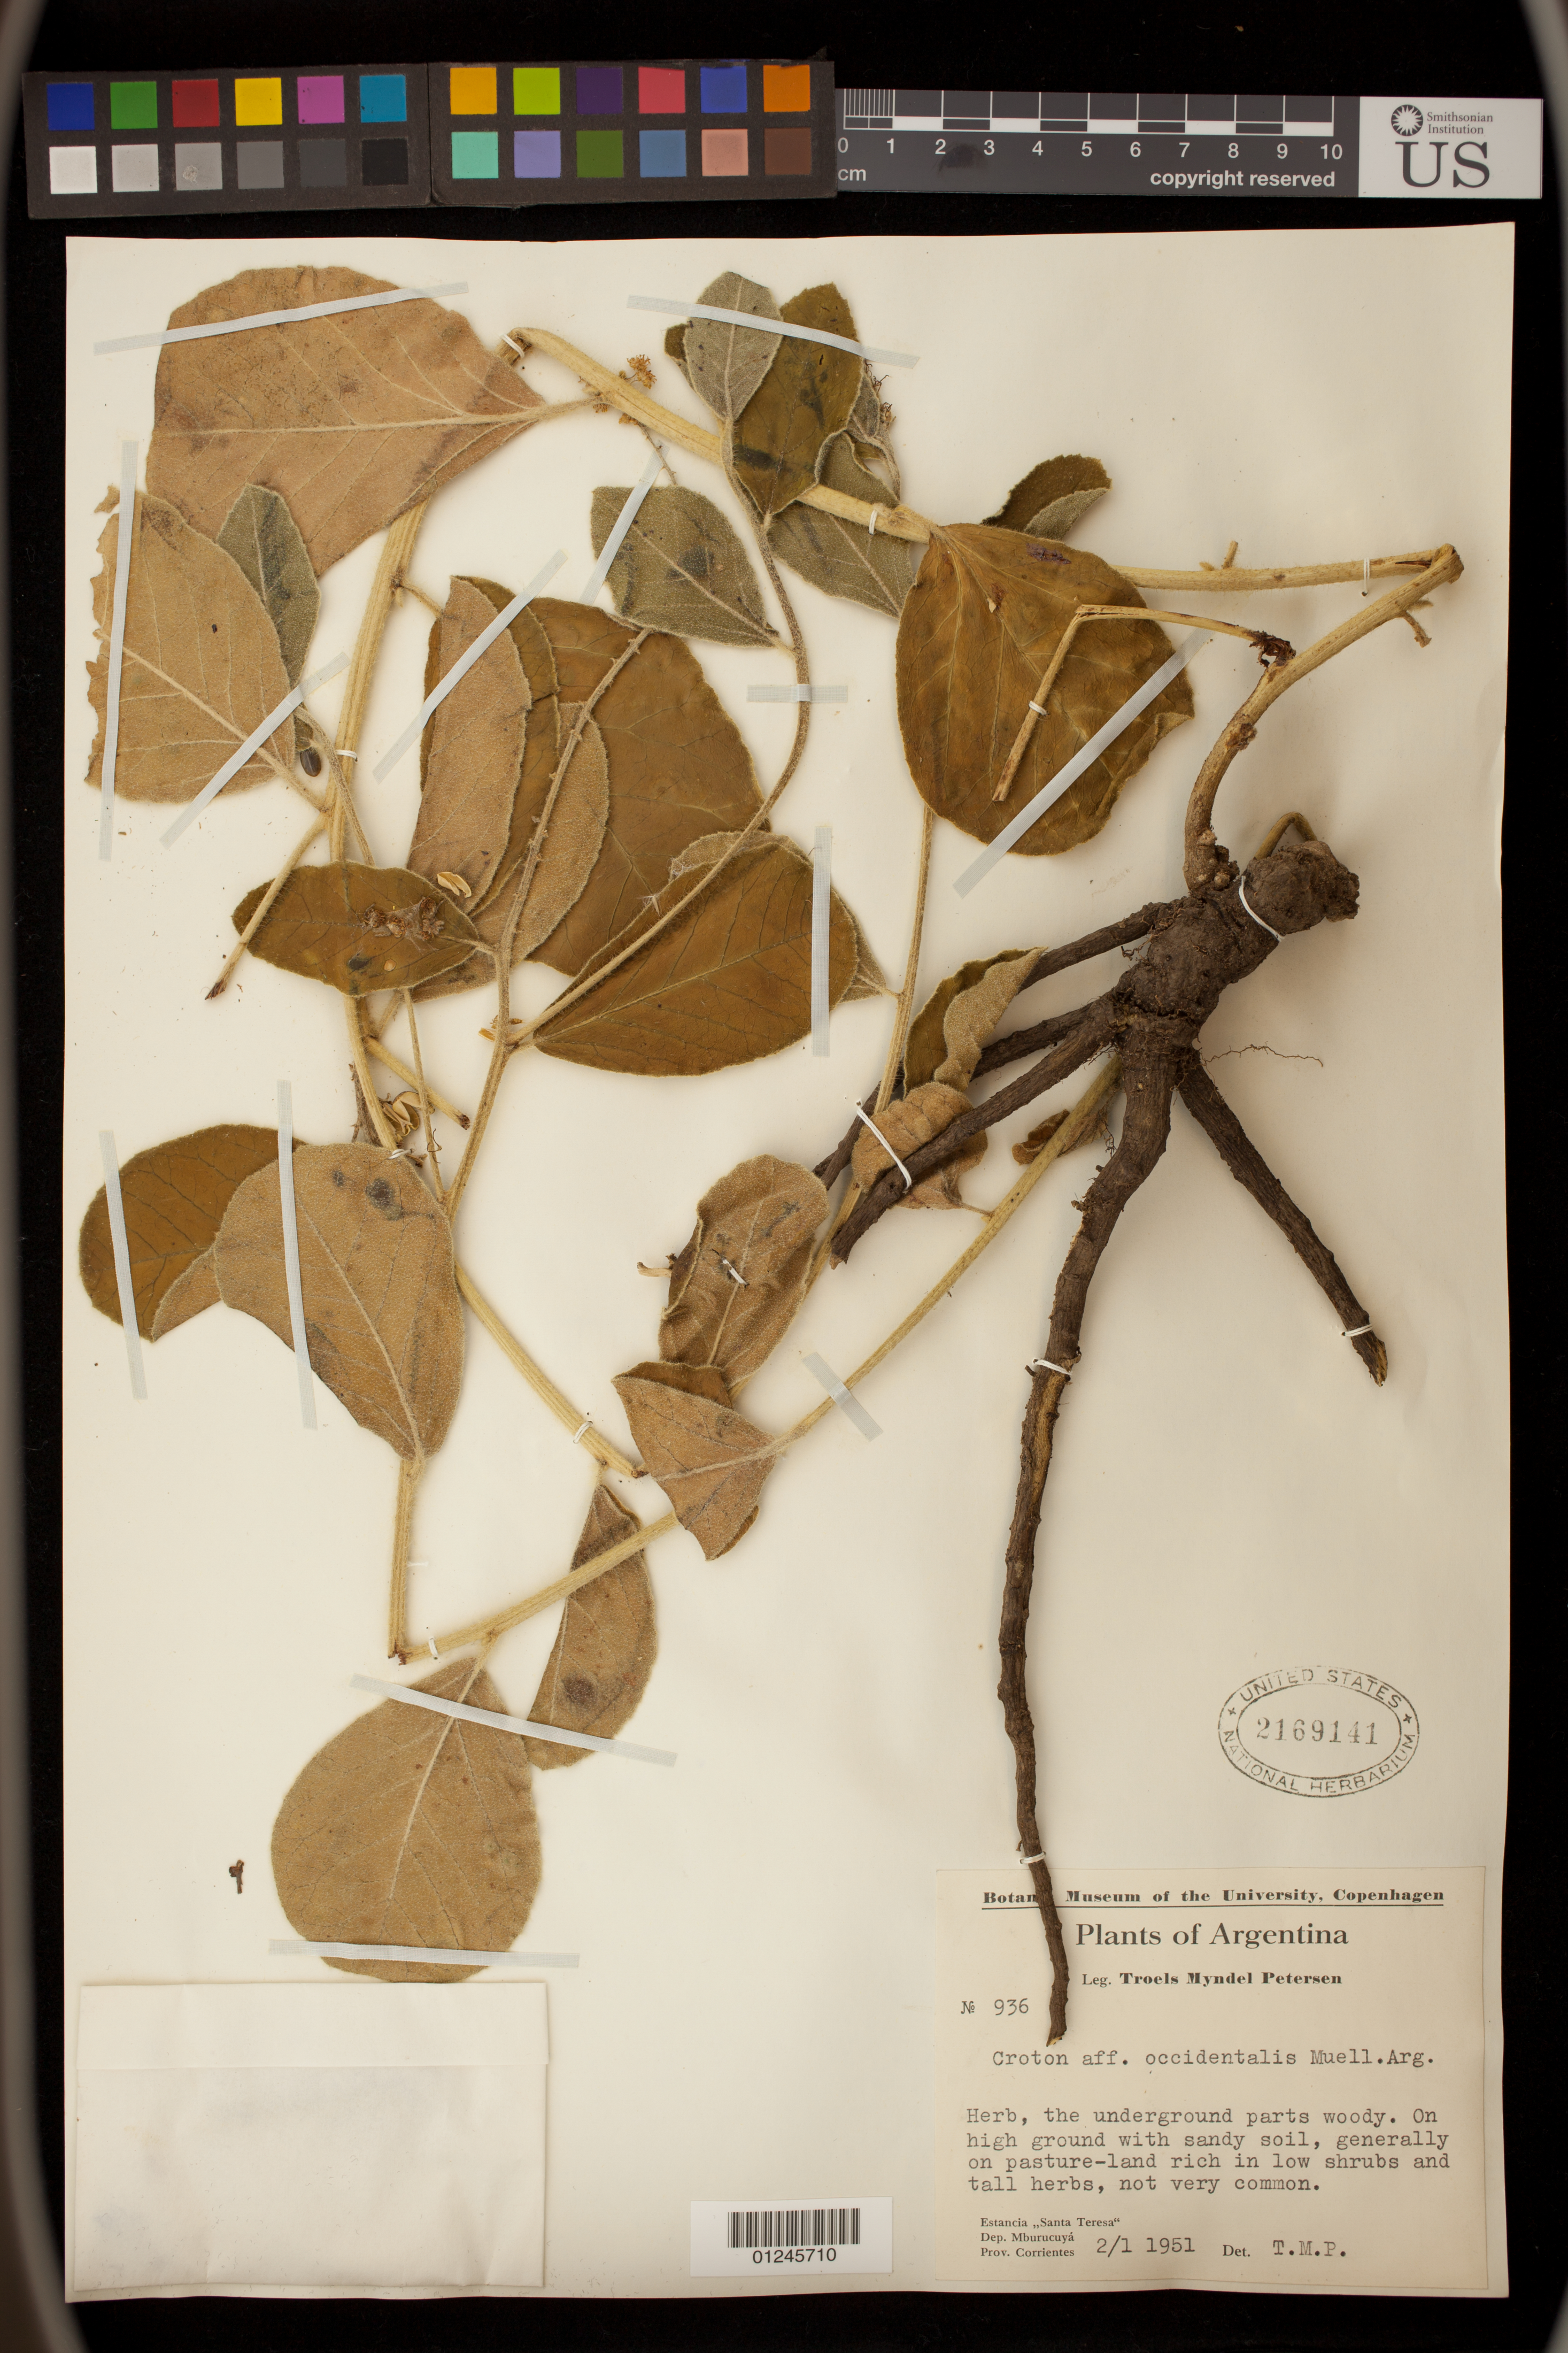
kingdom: Plantae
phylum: Tracheophyta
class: Magnoliopsida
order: Malpighiales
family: Euphorbiaceae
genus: Croton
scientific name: Croton occidentalis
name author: Müll. Arg.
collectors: T. M. Petersen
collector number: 936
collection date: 1951-01-02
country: Argentina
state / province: Corrientes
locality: Estancia "Santa Teresa".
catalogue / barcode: US 2169141